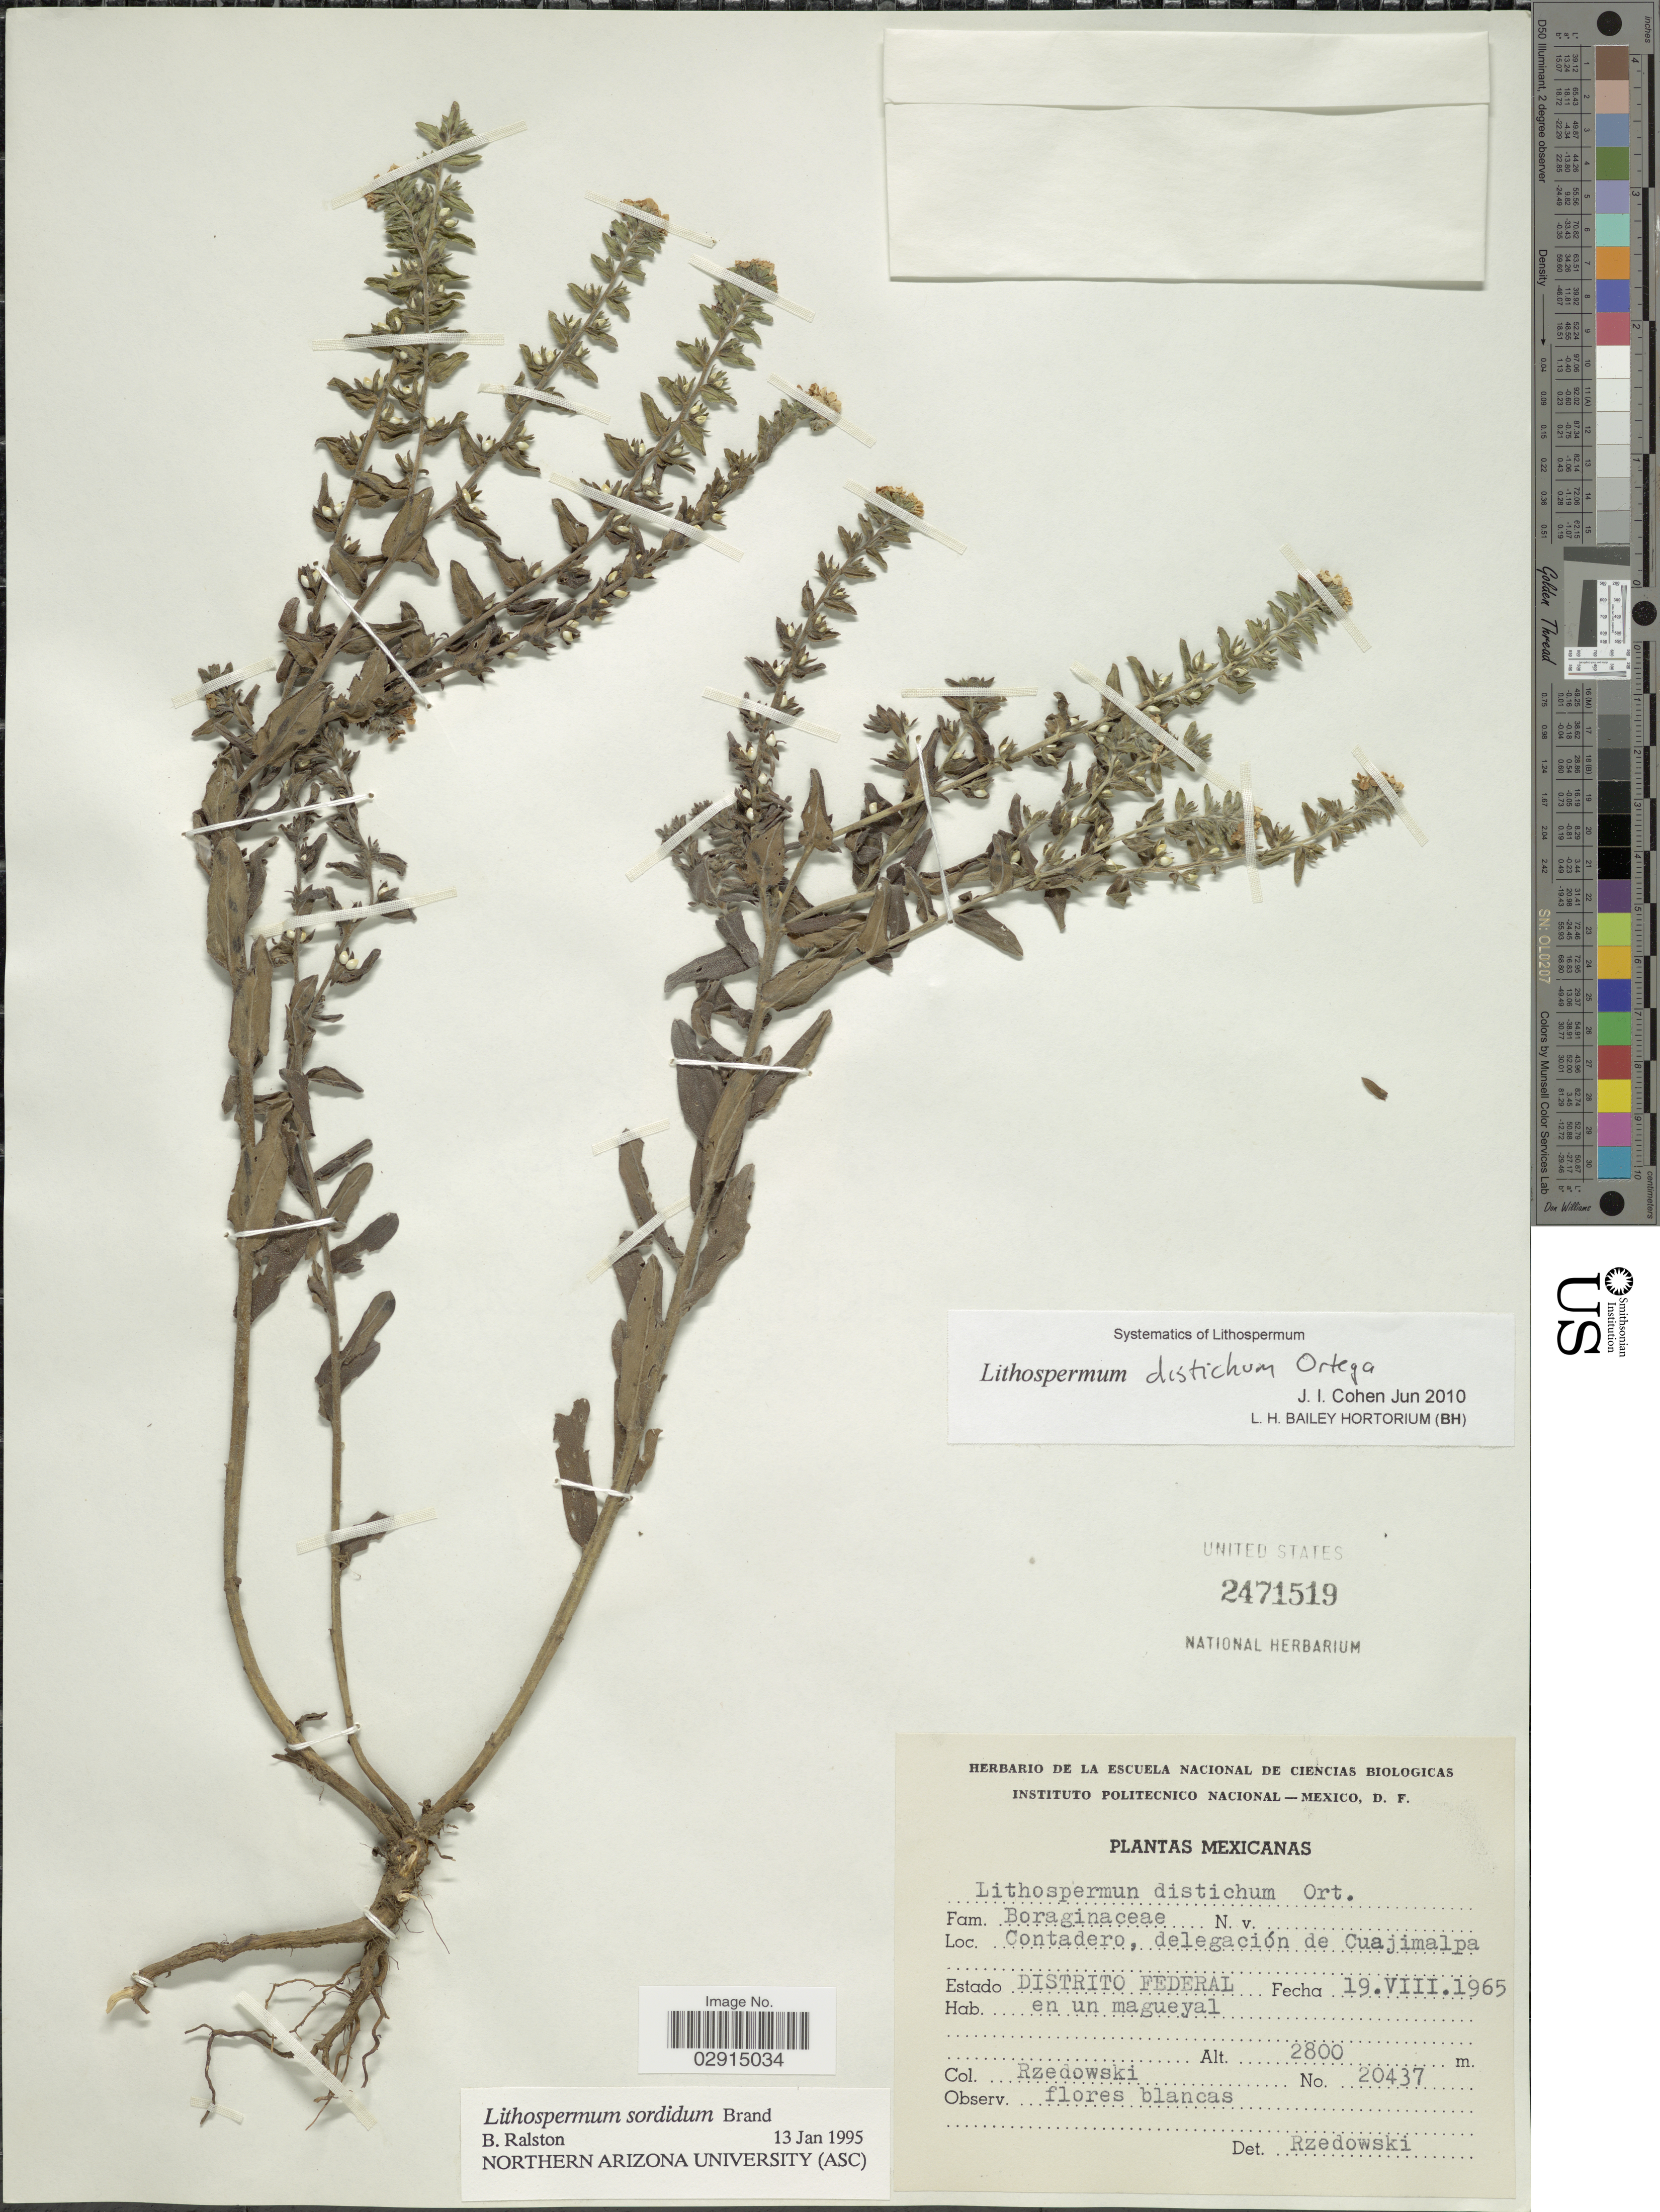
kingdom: Plantae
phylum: Tracheophyta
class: Magnoliopsida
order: Boraginales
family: Boraginaceae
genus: Lithospermum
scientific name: Lithospermum distichum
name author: Ortega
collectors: Rzedwoski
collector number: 20437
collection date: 1965-08-19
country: Mexico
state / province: Distrito Federal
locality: Contadero, delegación de Cuajimalpa. Estado Distrito Federal. Mexico.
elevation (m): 2800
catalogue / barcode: US 2471519